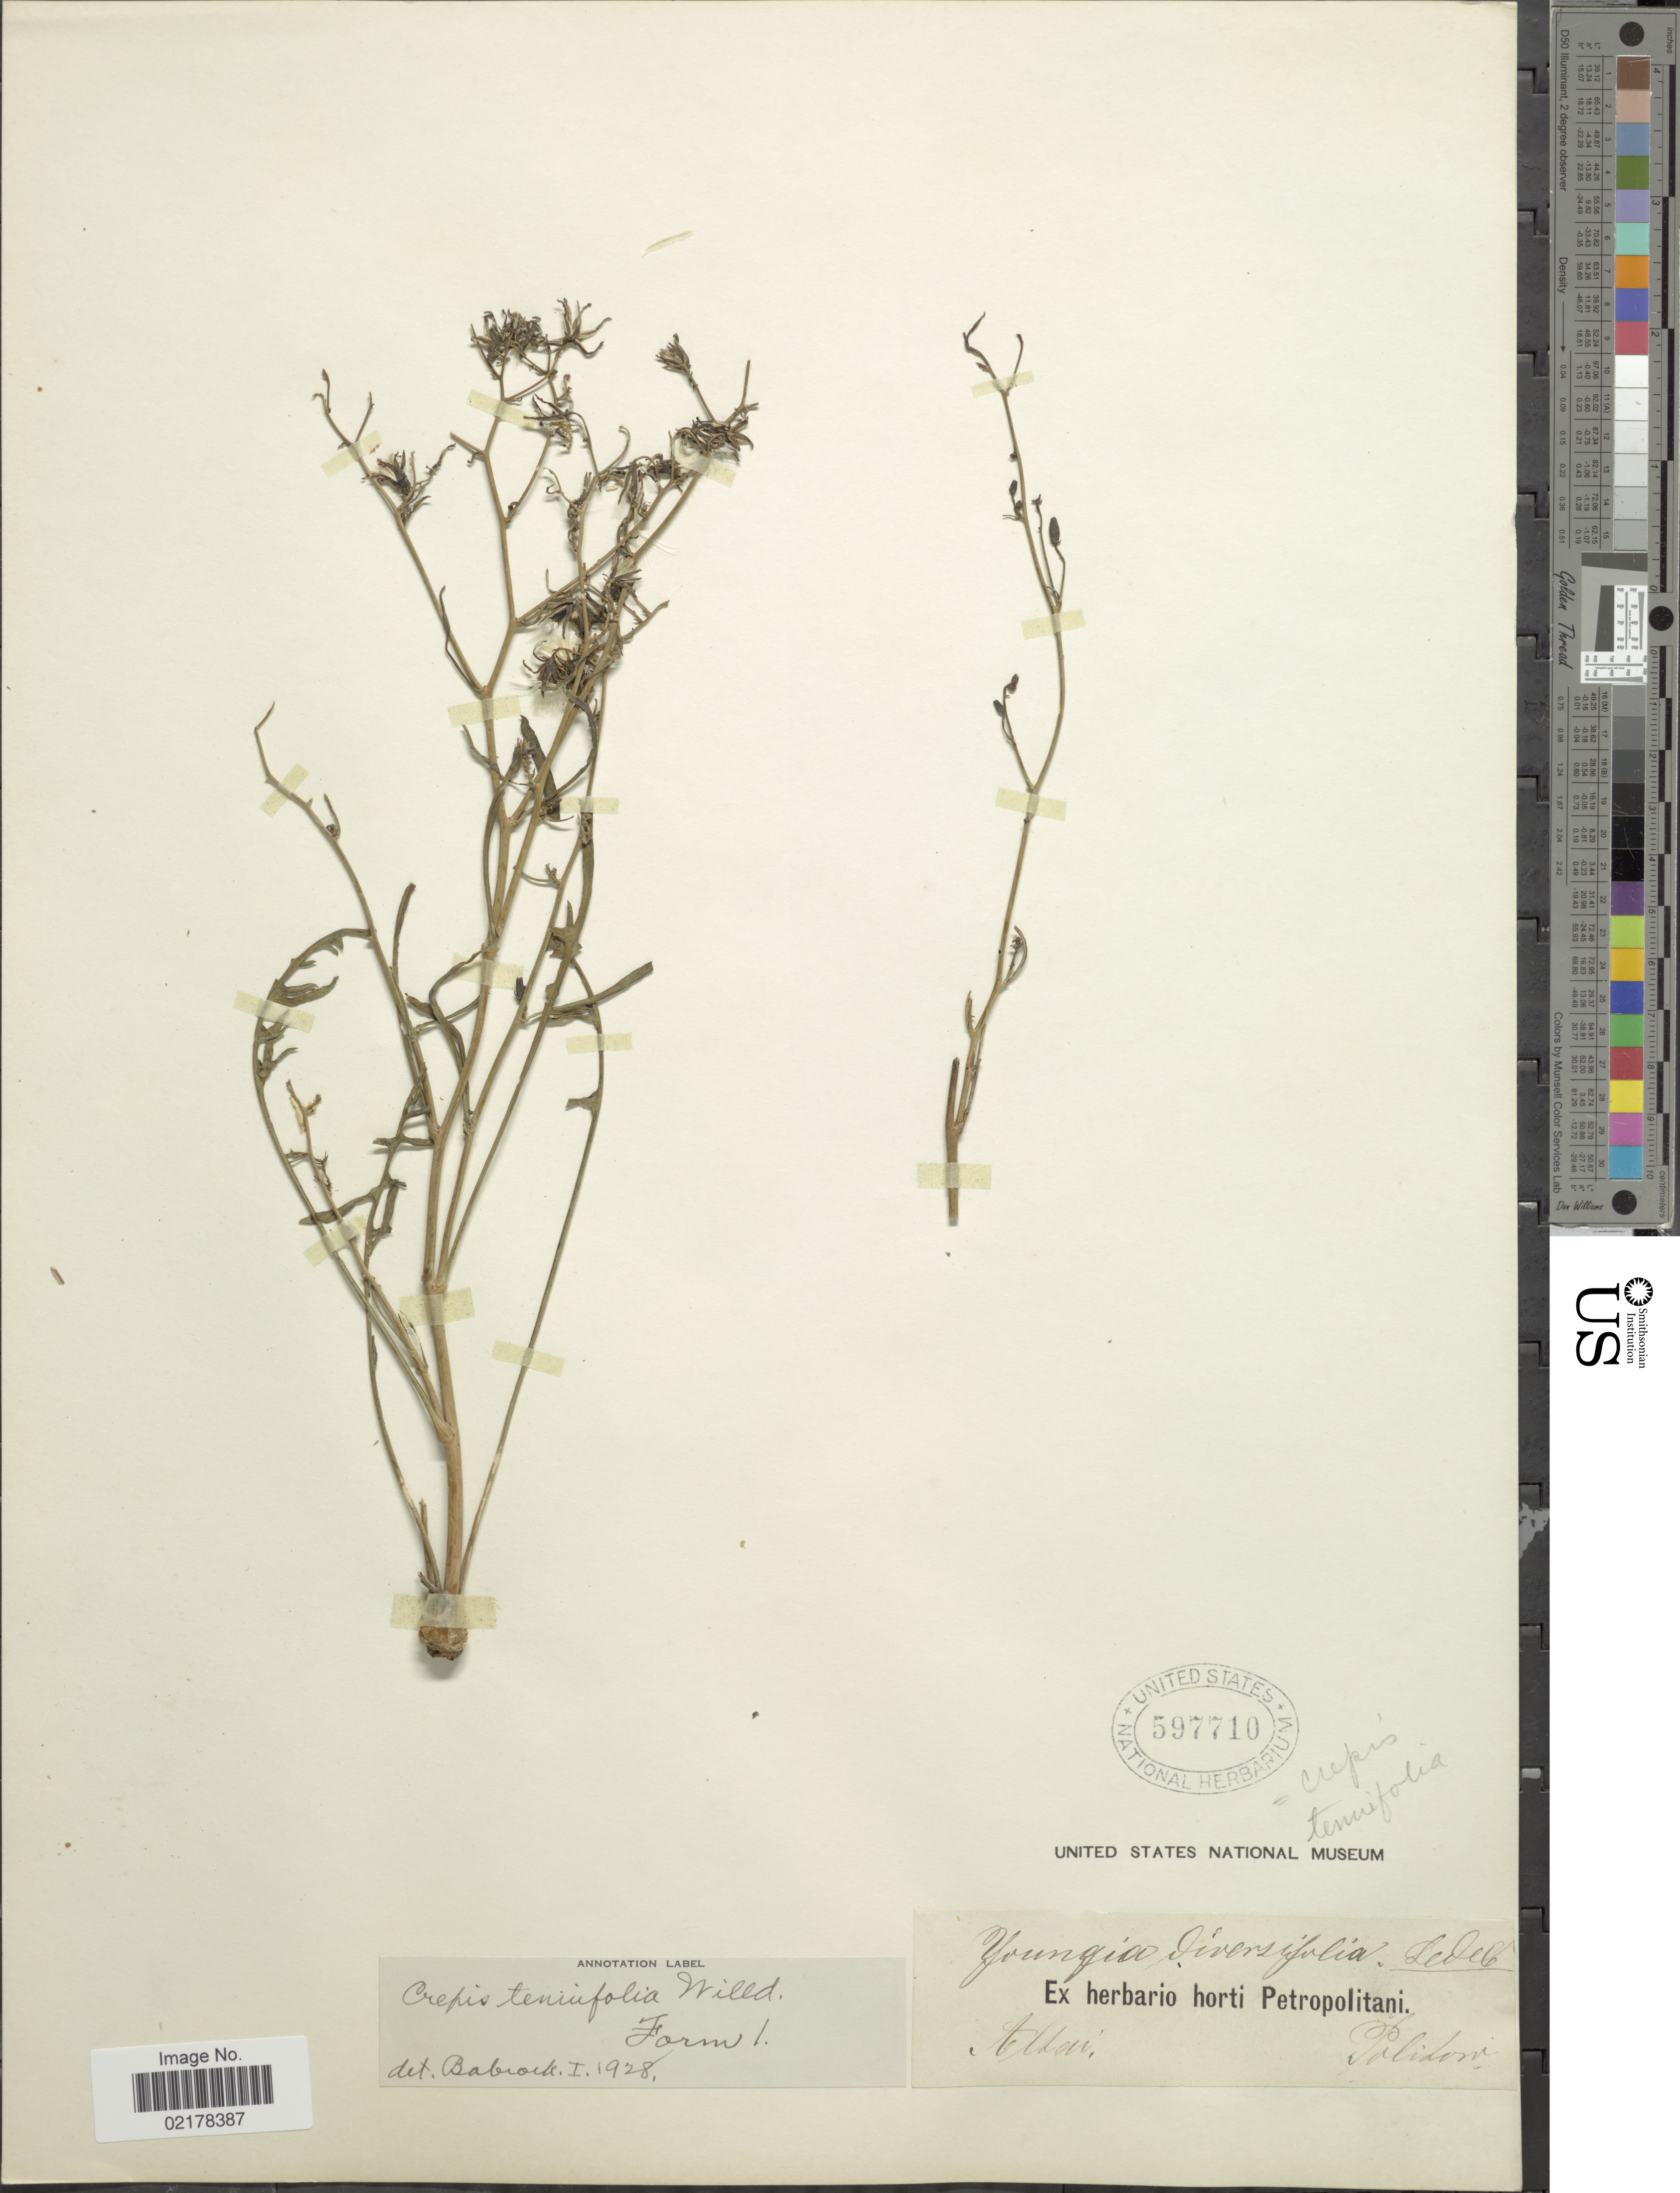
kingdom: Plantae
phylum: Tracheophyta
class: Magnoliopsida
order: Asterales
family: Asteraceae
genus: Crepidifolium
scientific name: Crepidifolium tenuifolium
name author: (Willd.) Sennikov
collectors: -. Politow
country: Russian Federation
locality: Altai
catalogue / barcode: US 597710